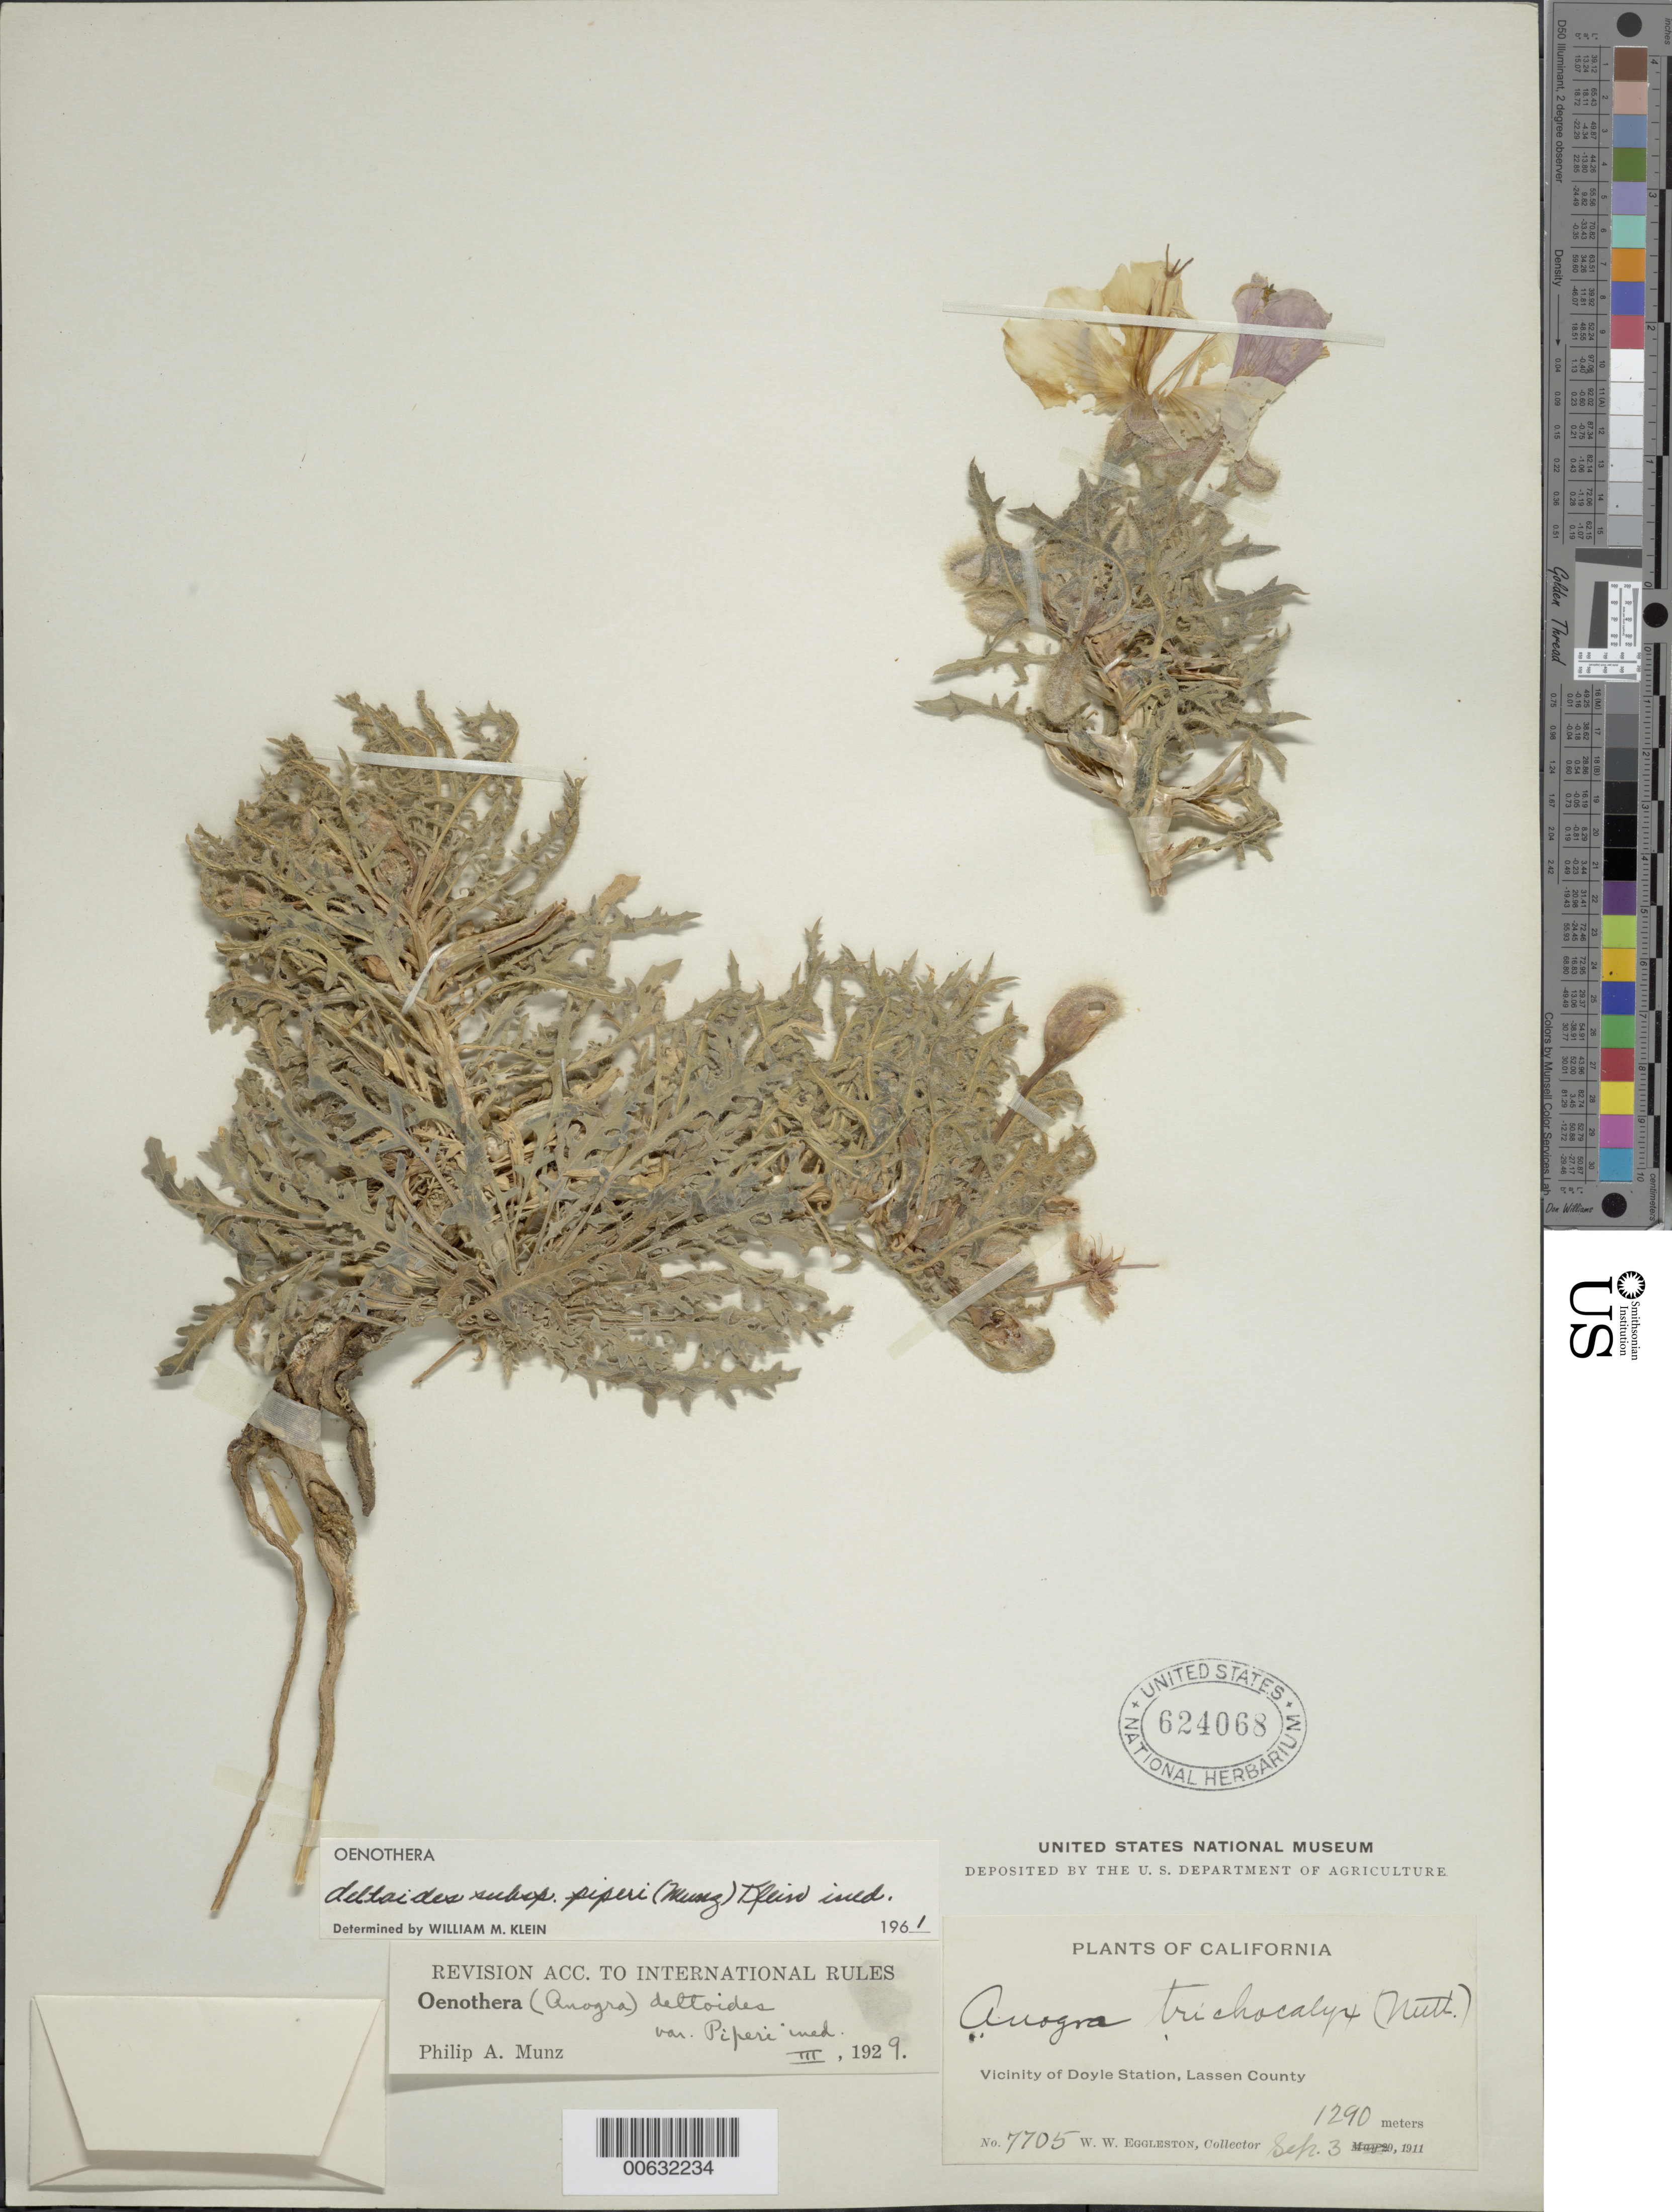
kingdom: Plantae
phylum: Tracheophyta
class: Magnoliopsida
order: Myrtales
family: Onagraceae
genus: Oenothera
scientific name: Oenothera deltoides subsp. piperi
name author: (Munz) W.M. Klein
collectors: W. W. Eggleston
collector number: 7705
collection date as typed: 03 Sep 1911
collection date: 1911-09-03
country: United States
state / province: California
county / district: Lassen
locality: Doyle Station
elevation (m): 1290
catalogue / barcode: US 624068